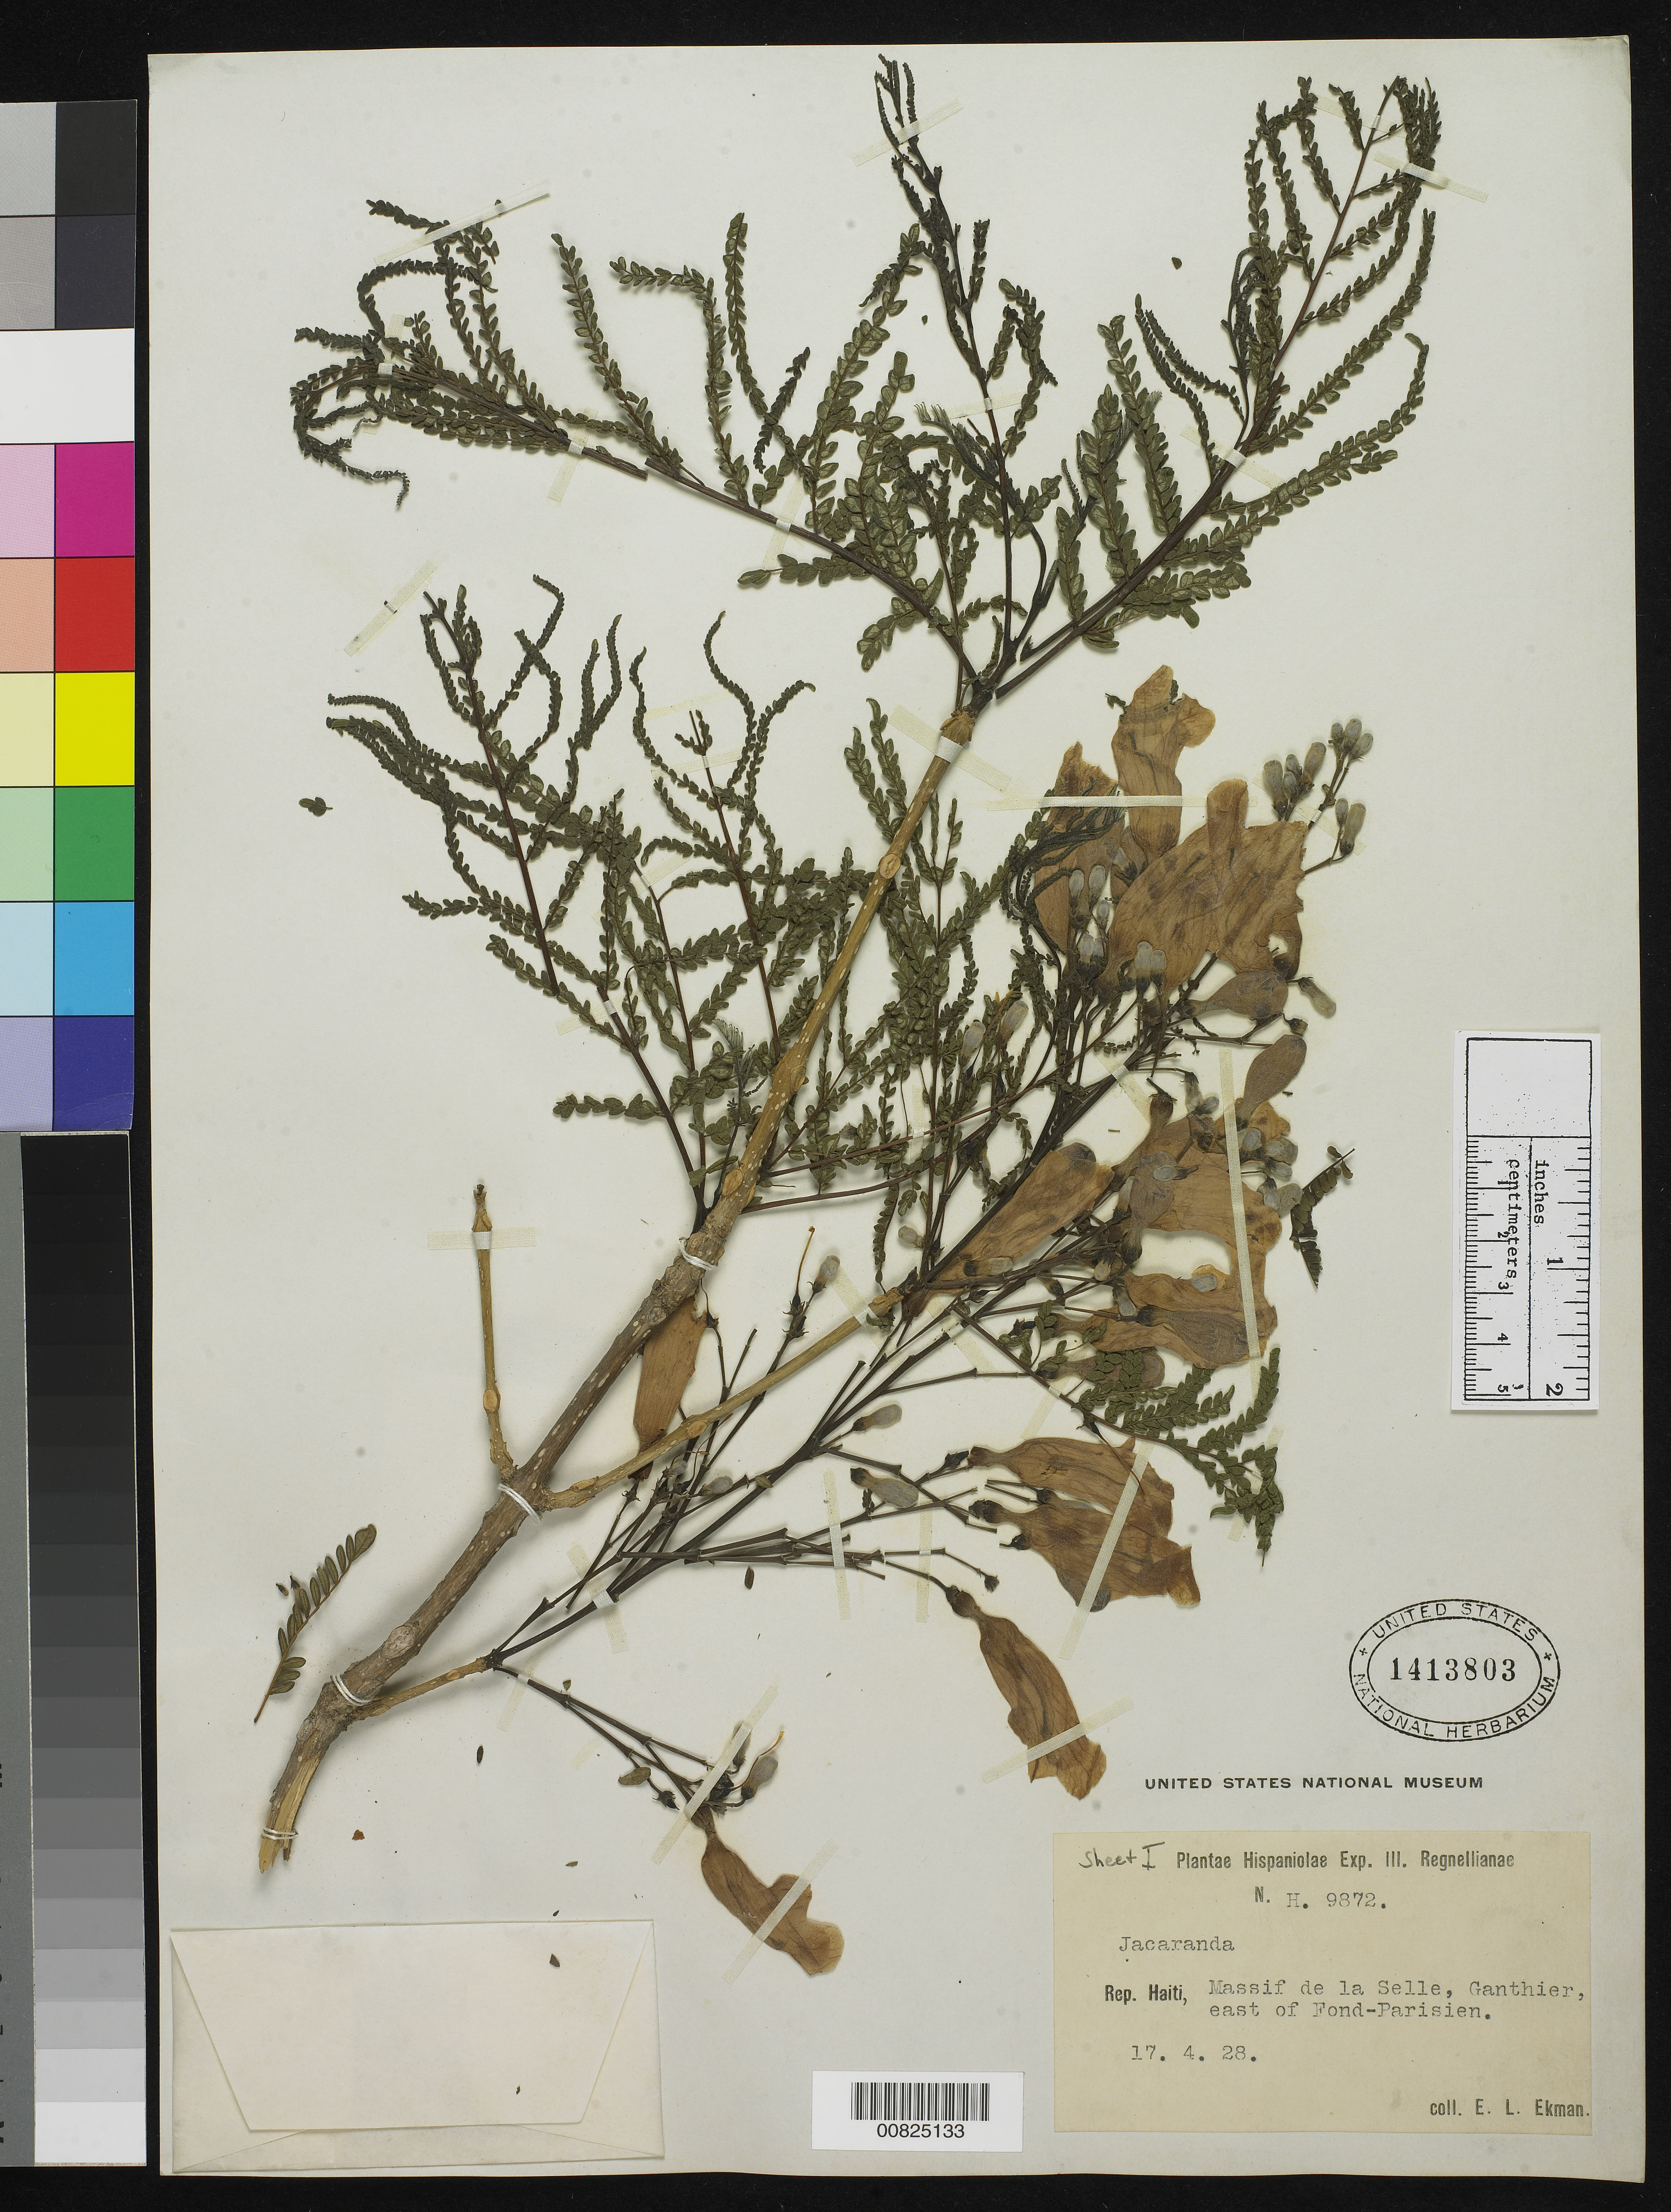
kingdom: Plantae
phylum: Tracheophyta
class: Magnoliopsida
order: Lamiales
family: Bignoniaceae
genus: Jacaranda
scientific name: Jacaranda ekmanii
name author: Alain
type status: Isotype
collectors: E. L. Ekman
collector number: H9872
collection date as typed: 17 Apr 1928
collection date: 1928-04-17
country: Haiti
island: Hispaniola Island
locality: Rep. Haiti, Massif de la Selle, Gauthier, east of Fond-Parisien.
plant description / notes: Holotype at NY acc. to Tropicos.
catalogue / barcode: US 1413803